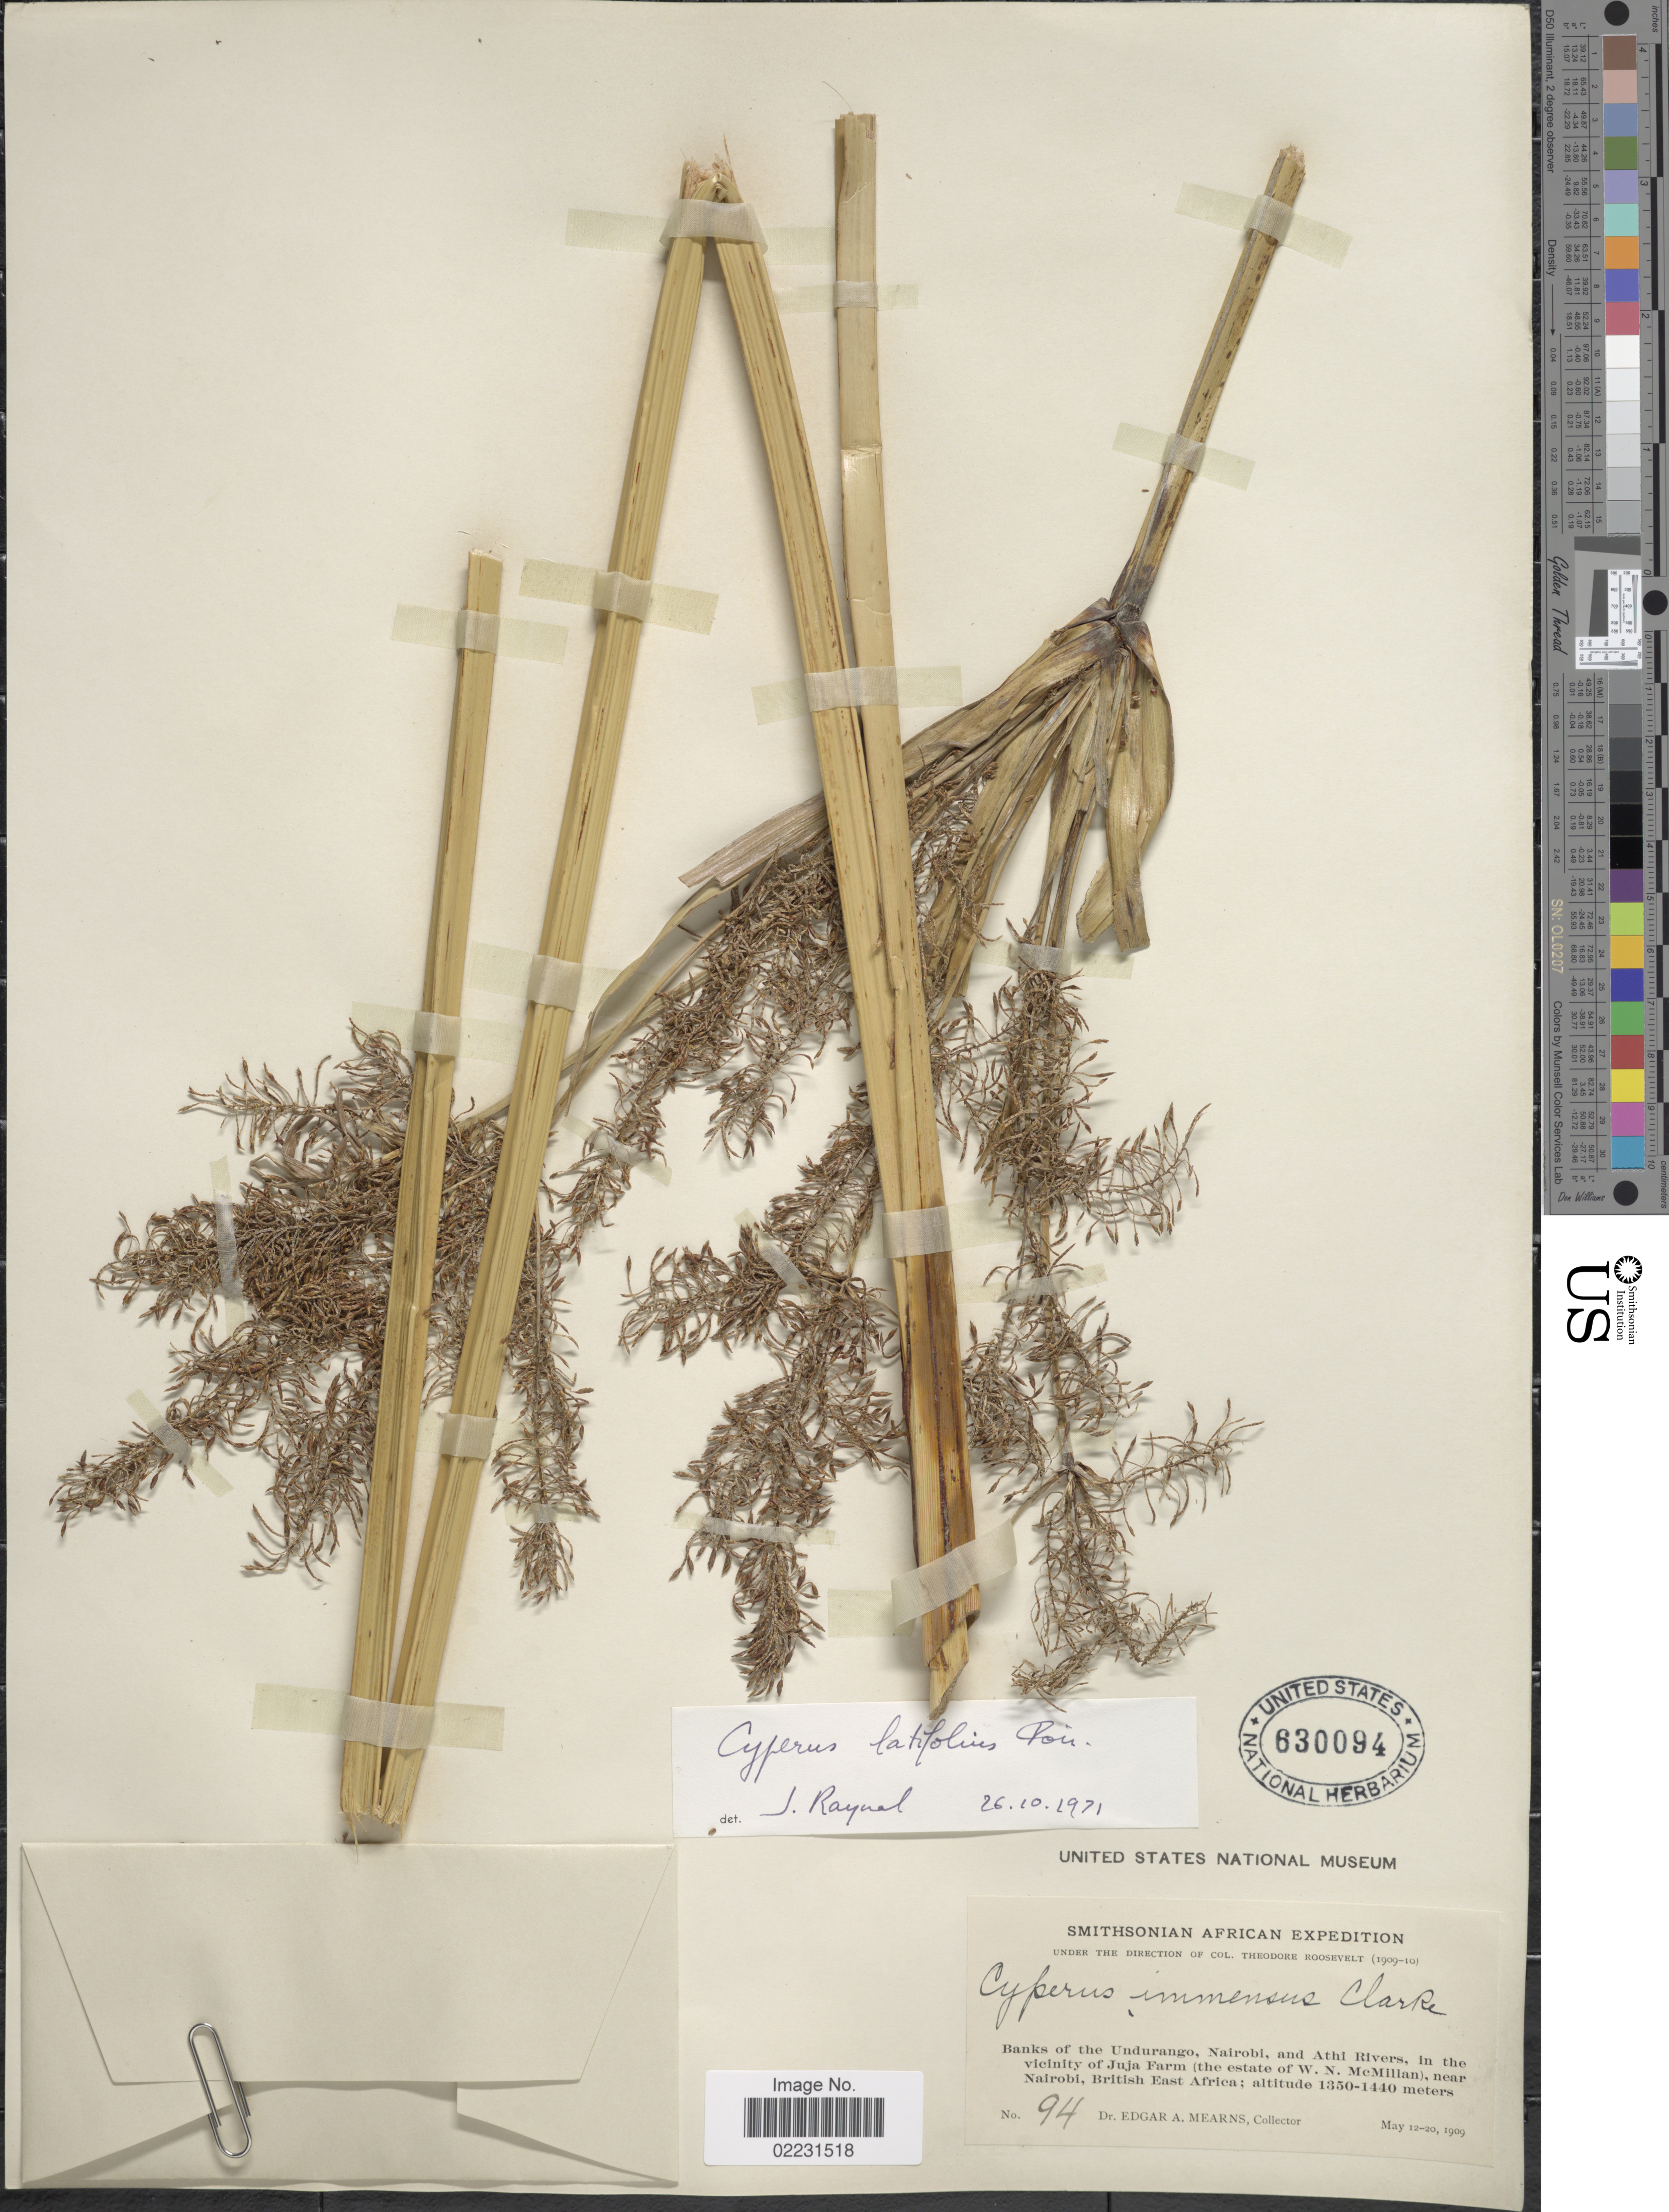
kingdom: Plantae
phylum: Tracheophyta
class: Liliopsida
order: Poales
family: Cyperaceae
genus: Cyperus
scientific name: Cyperus latifolius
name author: Poir.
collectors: E. A. Mearns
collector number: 94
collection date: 1909-05-12/1909-05-20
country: Kenya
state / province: Nairobi Area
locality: Banks of the Undurango , Nairobi, and Athi Rivers, in the vicinity of Juja Farm (the estate of W.N. McMillan), near Nairobi, British East Africa.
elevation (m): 1350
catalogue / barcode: US 630094